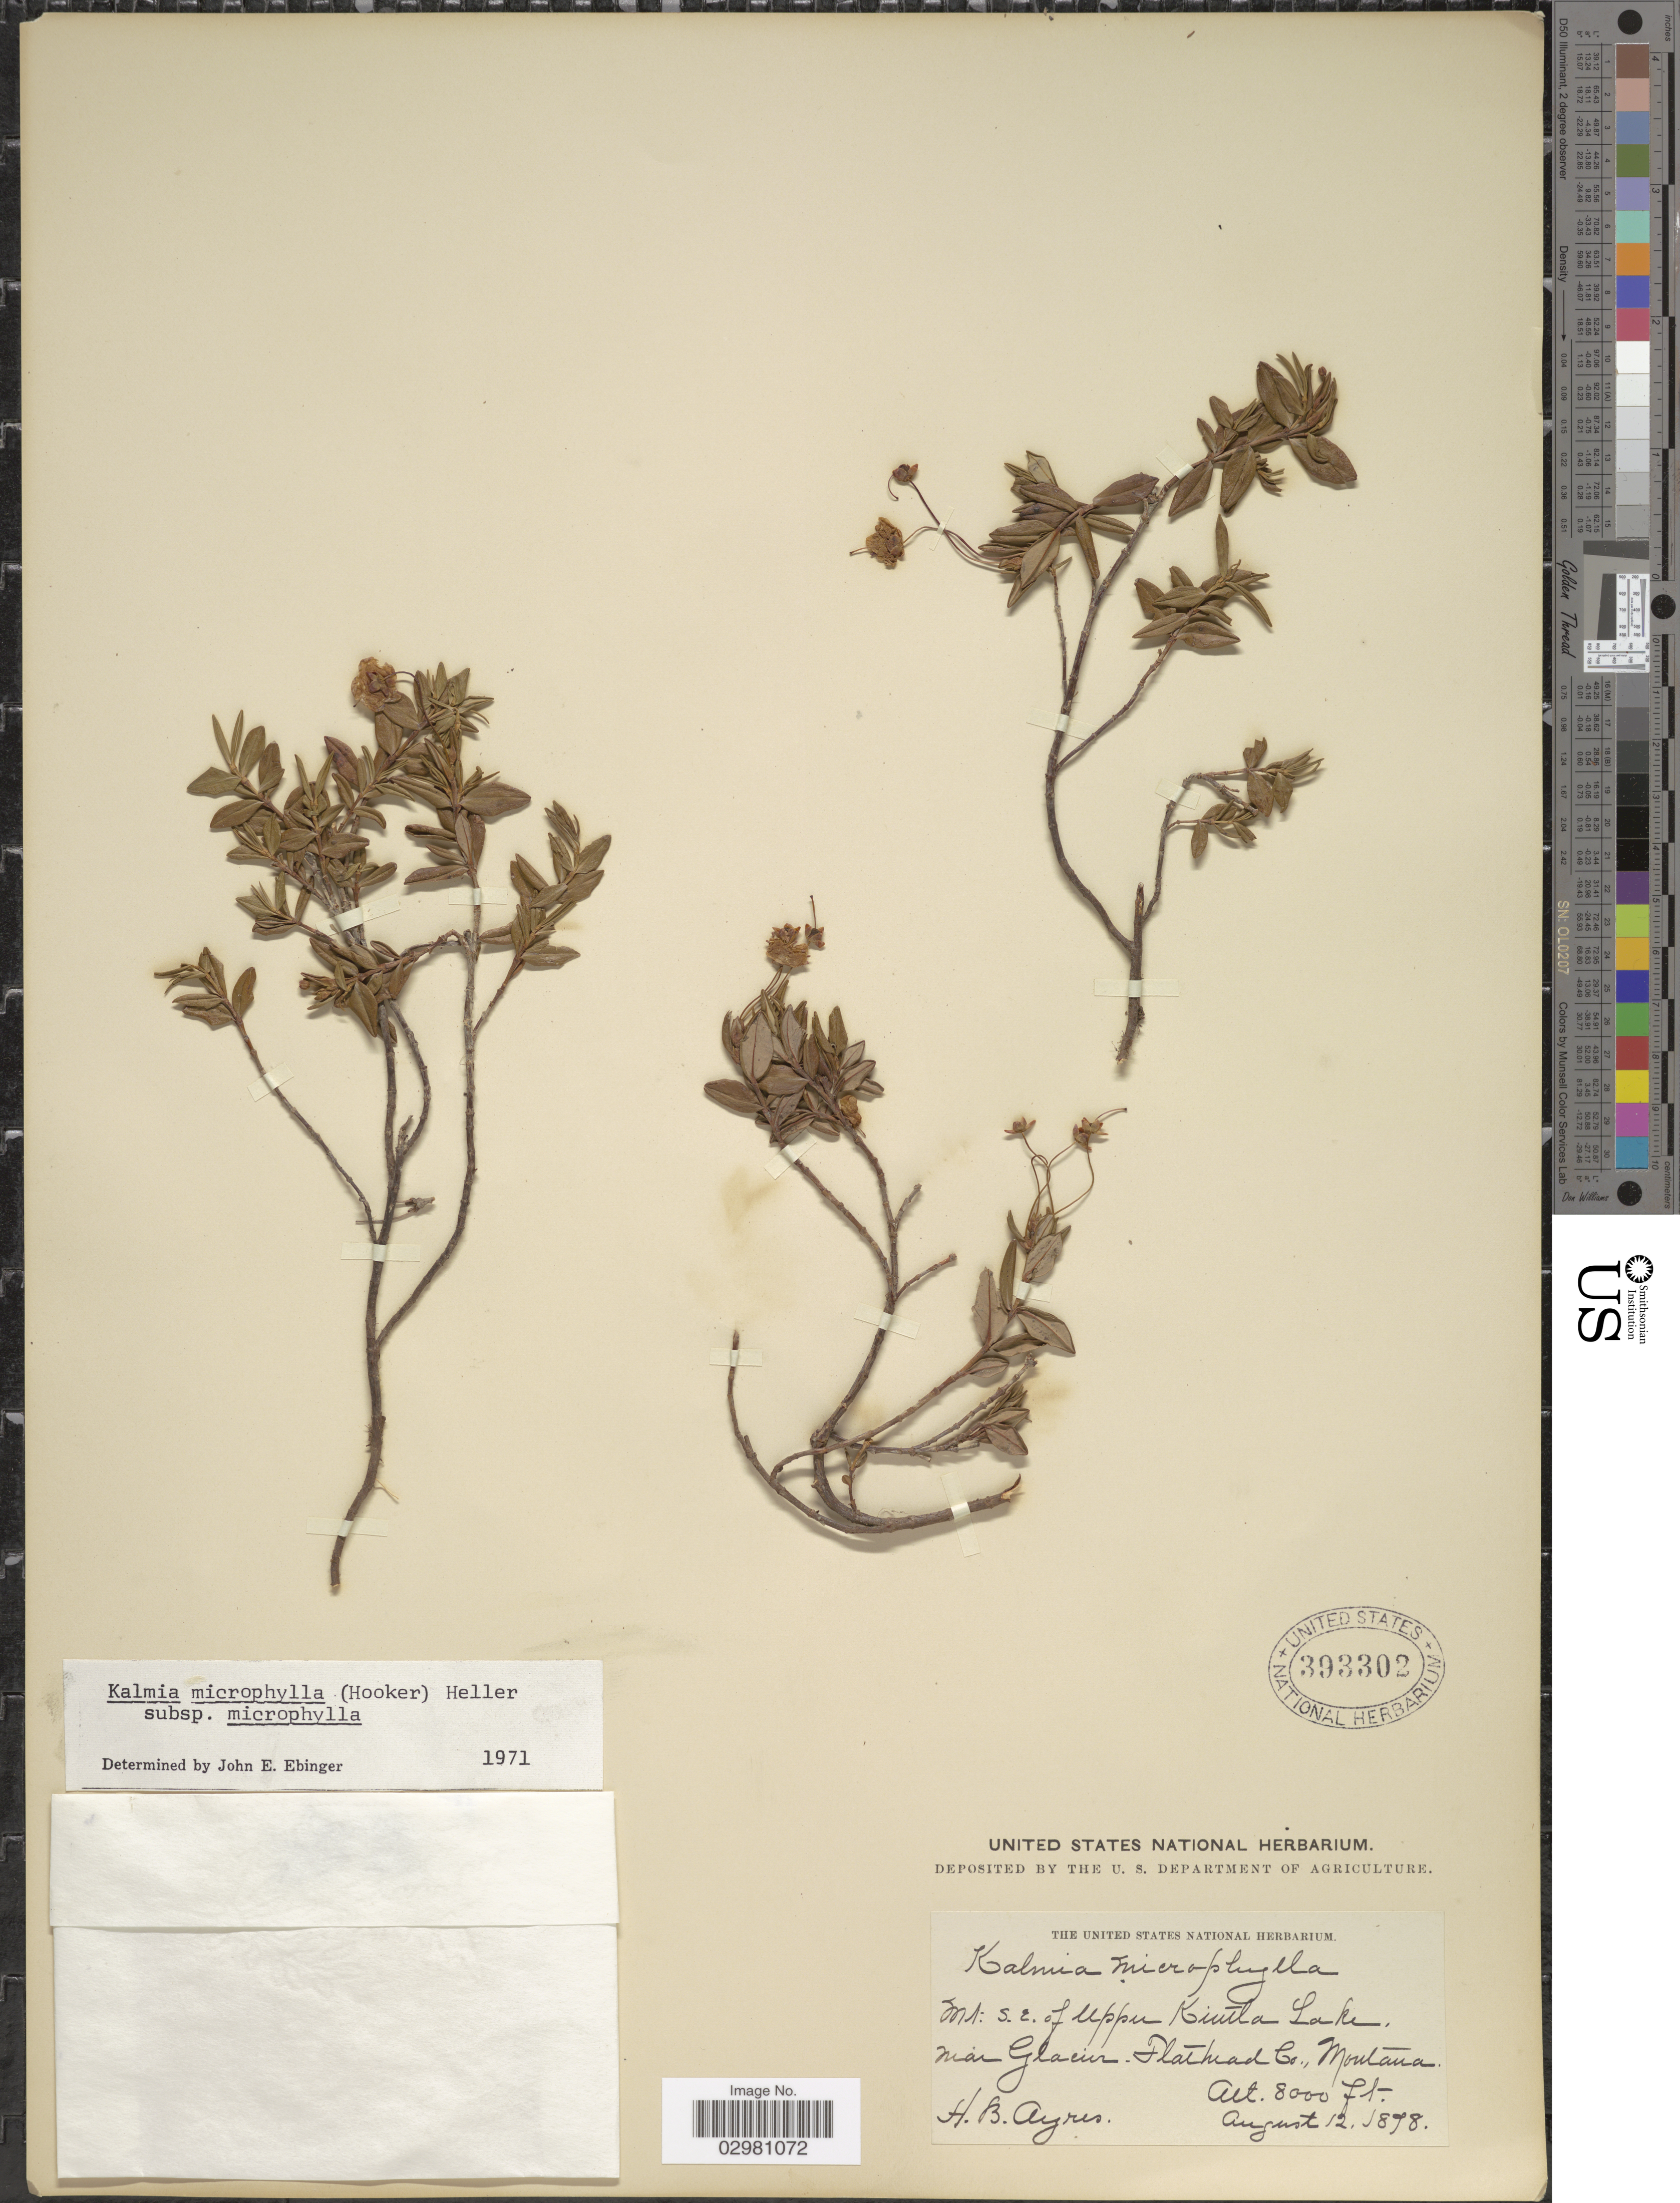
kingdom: Plantae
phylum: Tracheophyta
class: Magnoliopsida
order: Ericales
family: Ericaceae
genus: Kalmia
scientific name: Kalmia microphylla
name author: (Hook.) A. Heller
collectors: H. Ayres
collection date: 1898-08-12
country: United States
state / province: Montana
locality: Mt. S.E. of Upper Kintla Lake, near Glacier, Flathead Co.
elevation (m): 2438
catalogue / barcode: US 393302